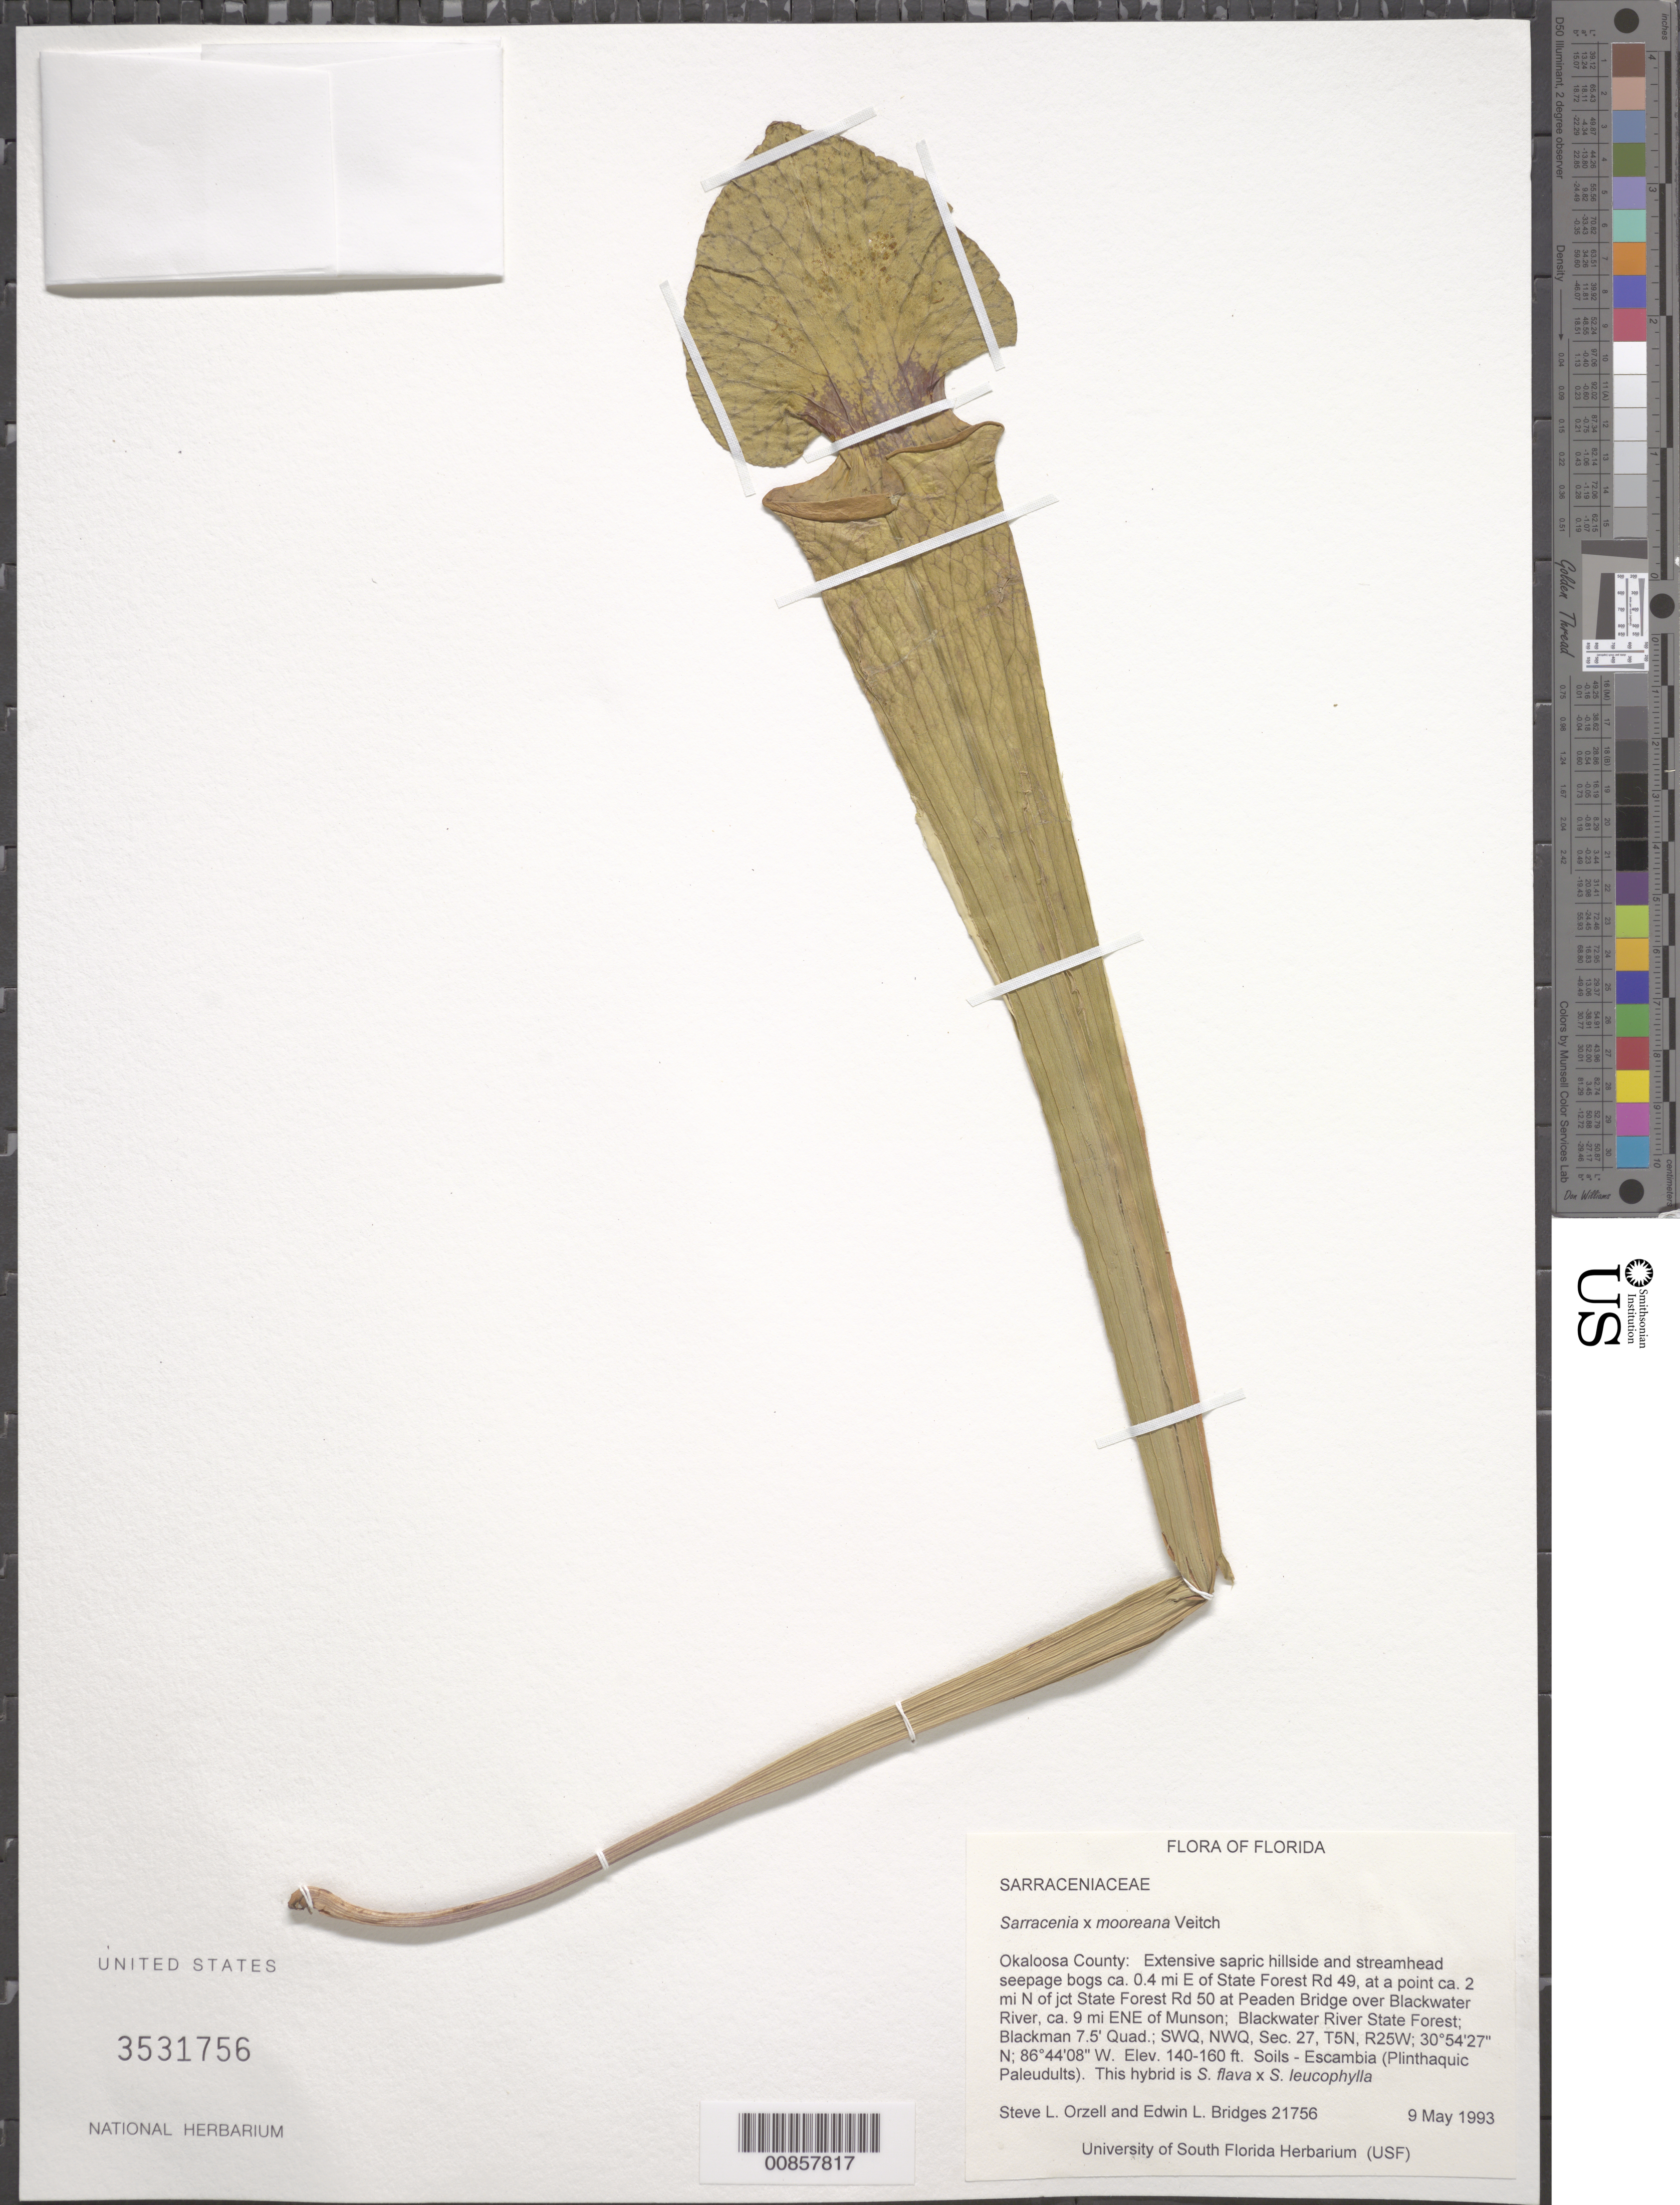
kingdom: Plantae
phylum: Tracheophyta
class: Magnoliopsida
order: Ericales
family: Sarraceniaceae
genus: Sarracenia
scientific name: Sarracenia x mooreana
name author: Veitch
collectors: S. Orzell & E. Bridges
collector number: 21756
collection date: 1993-05-09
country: United States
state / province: Florida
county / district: Okaloosa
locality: Ca.0.4 mi E of State Forest rd 499, at a point ca. 2 mi N of jct State Forest rd 50 at peaden Bridge over lackwater River, ca. 9 mi Ene of Munson; Blackwater River State Forest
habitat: Extensive sapric hillside and streamhead seepage bogs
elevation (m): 43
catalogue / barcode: US 3531756